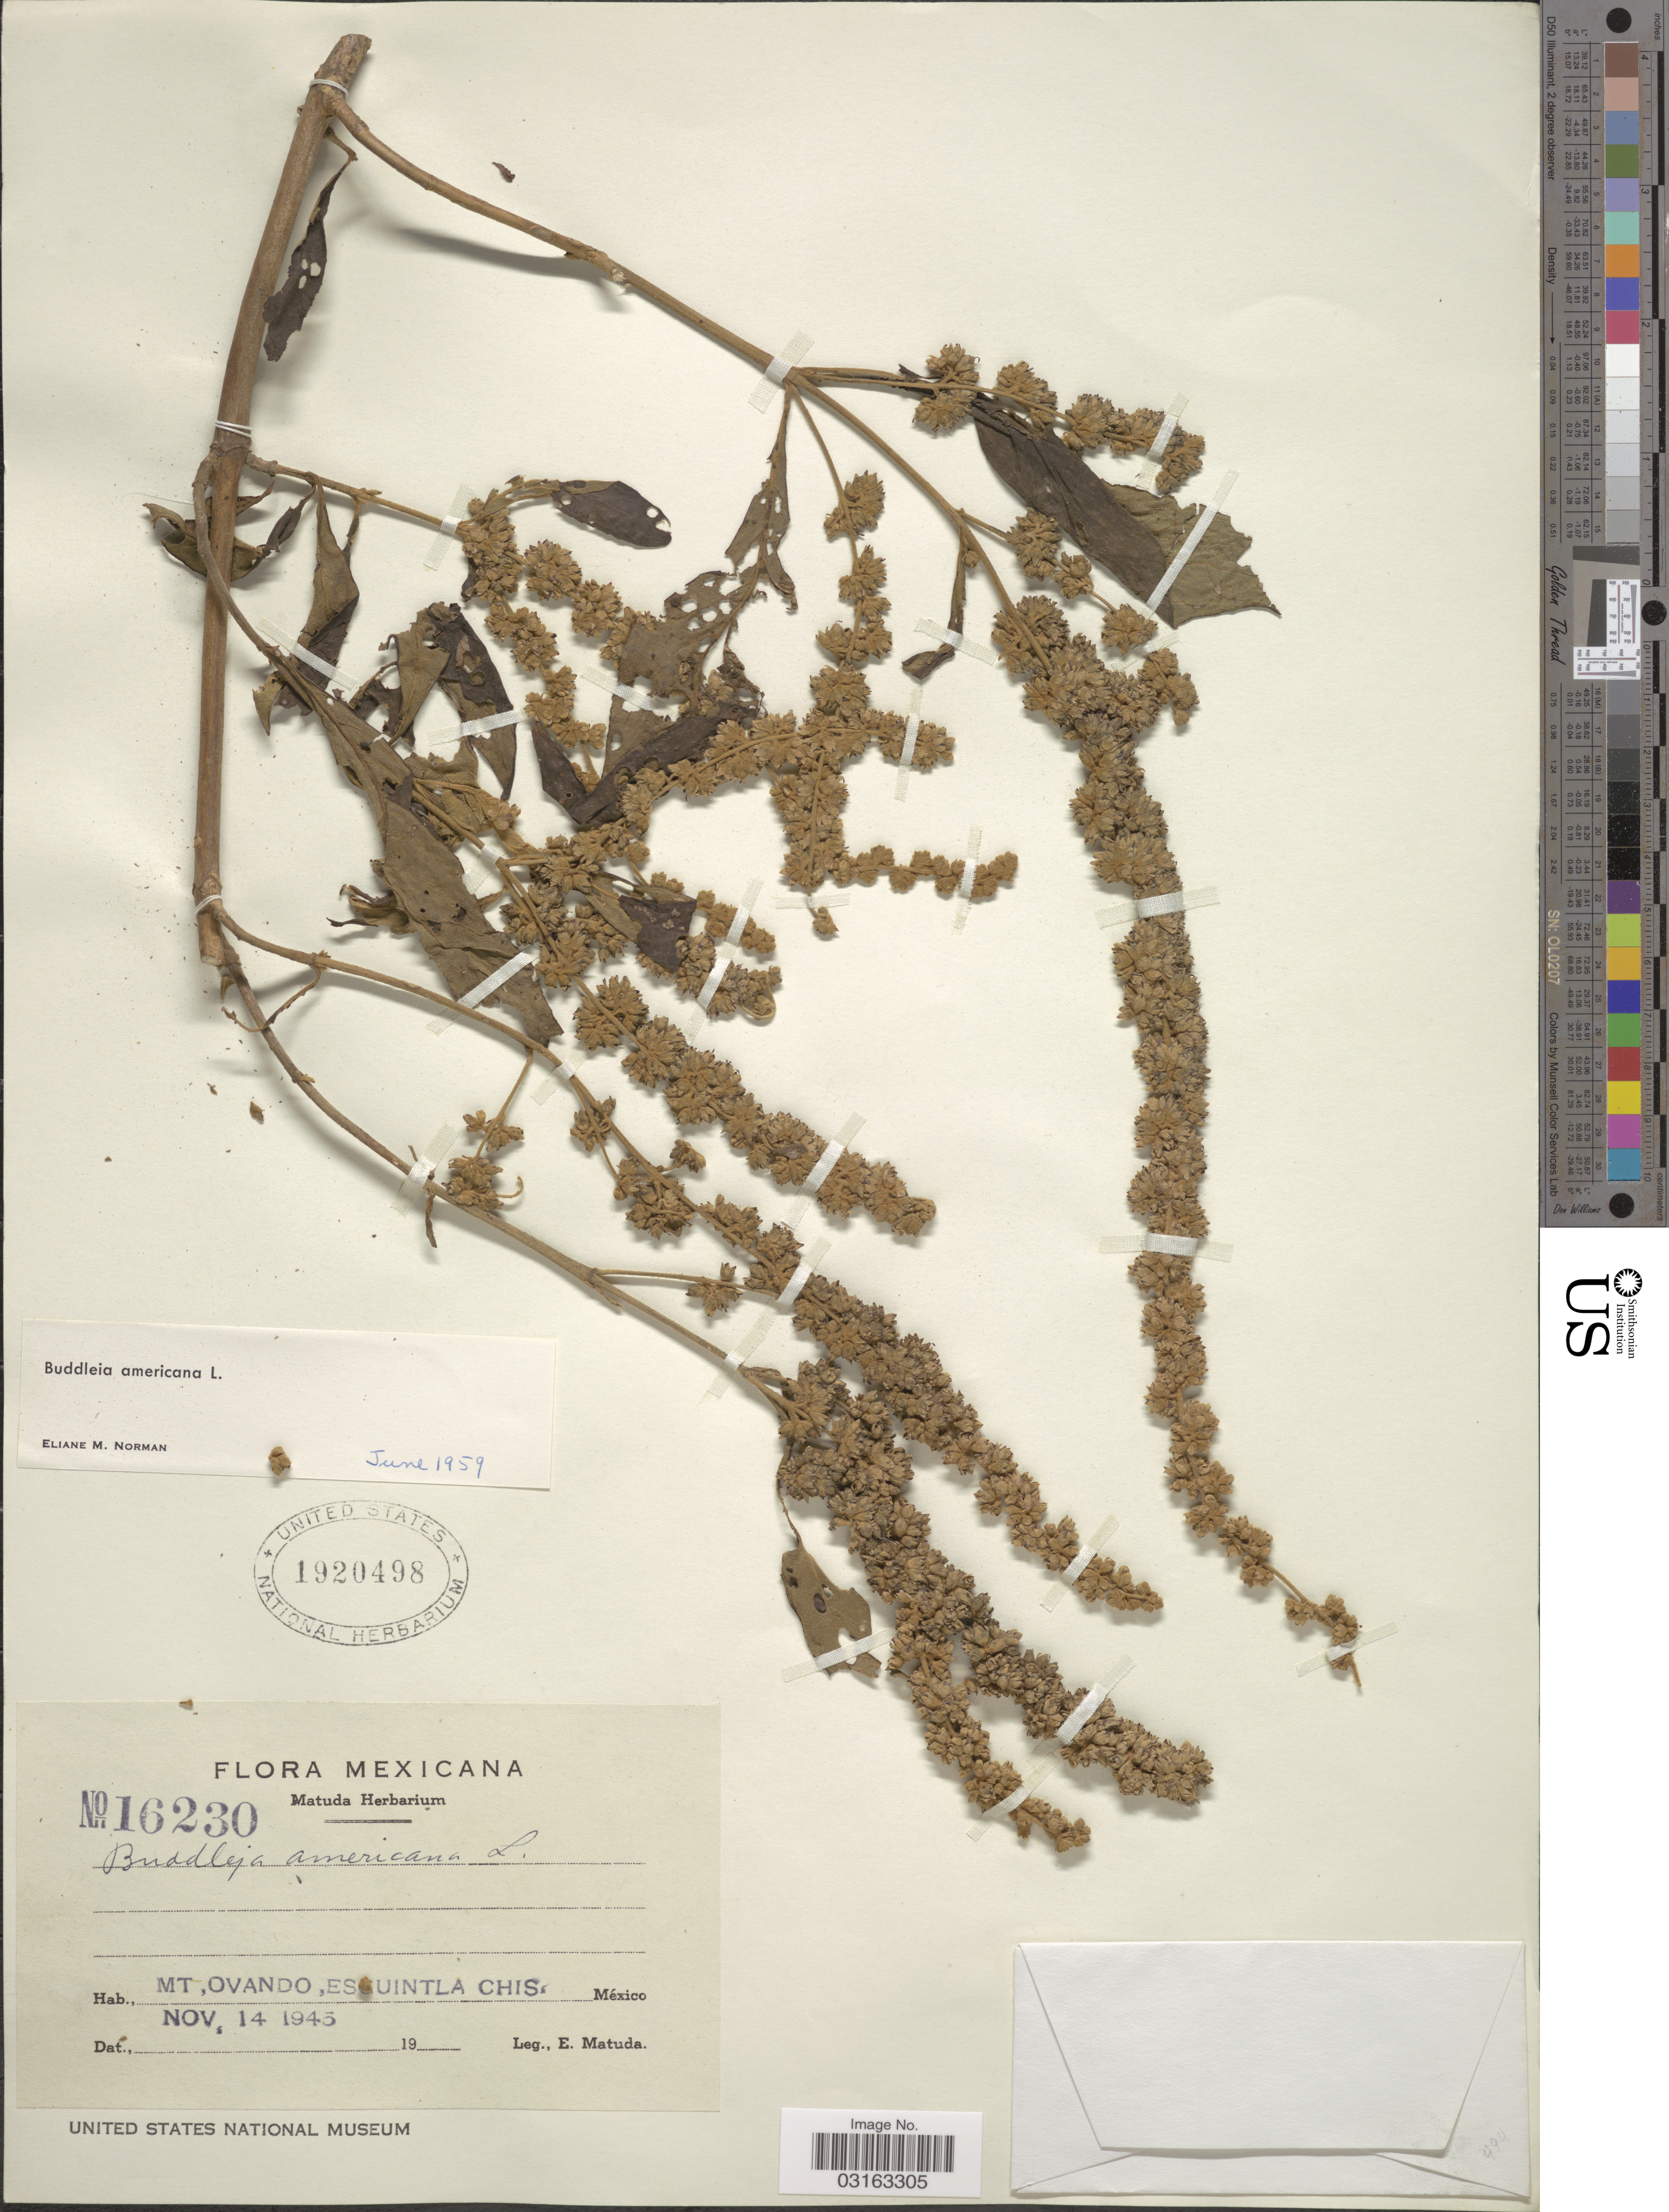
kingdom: Plantae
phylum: Tracheophyta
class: Magnoliopsida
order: Lamiales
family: Scrophulariaceae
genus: Buddleja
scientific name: Buddleja americana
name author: L.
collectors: E. Matuda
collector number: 16230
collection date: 1945-11-14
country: Mexico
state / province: Chiapas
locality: Mt. Ovando, Escuintla.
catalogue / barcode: US 1920498